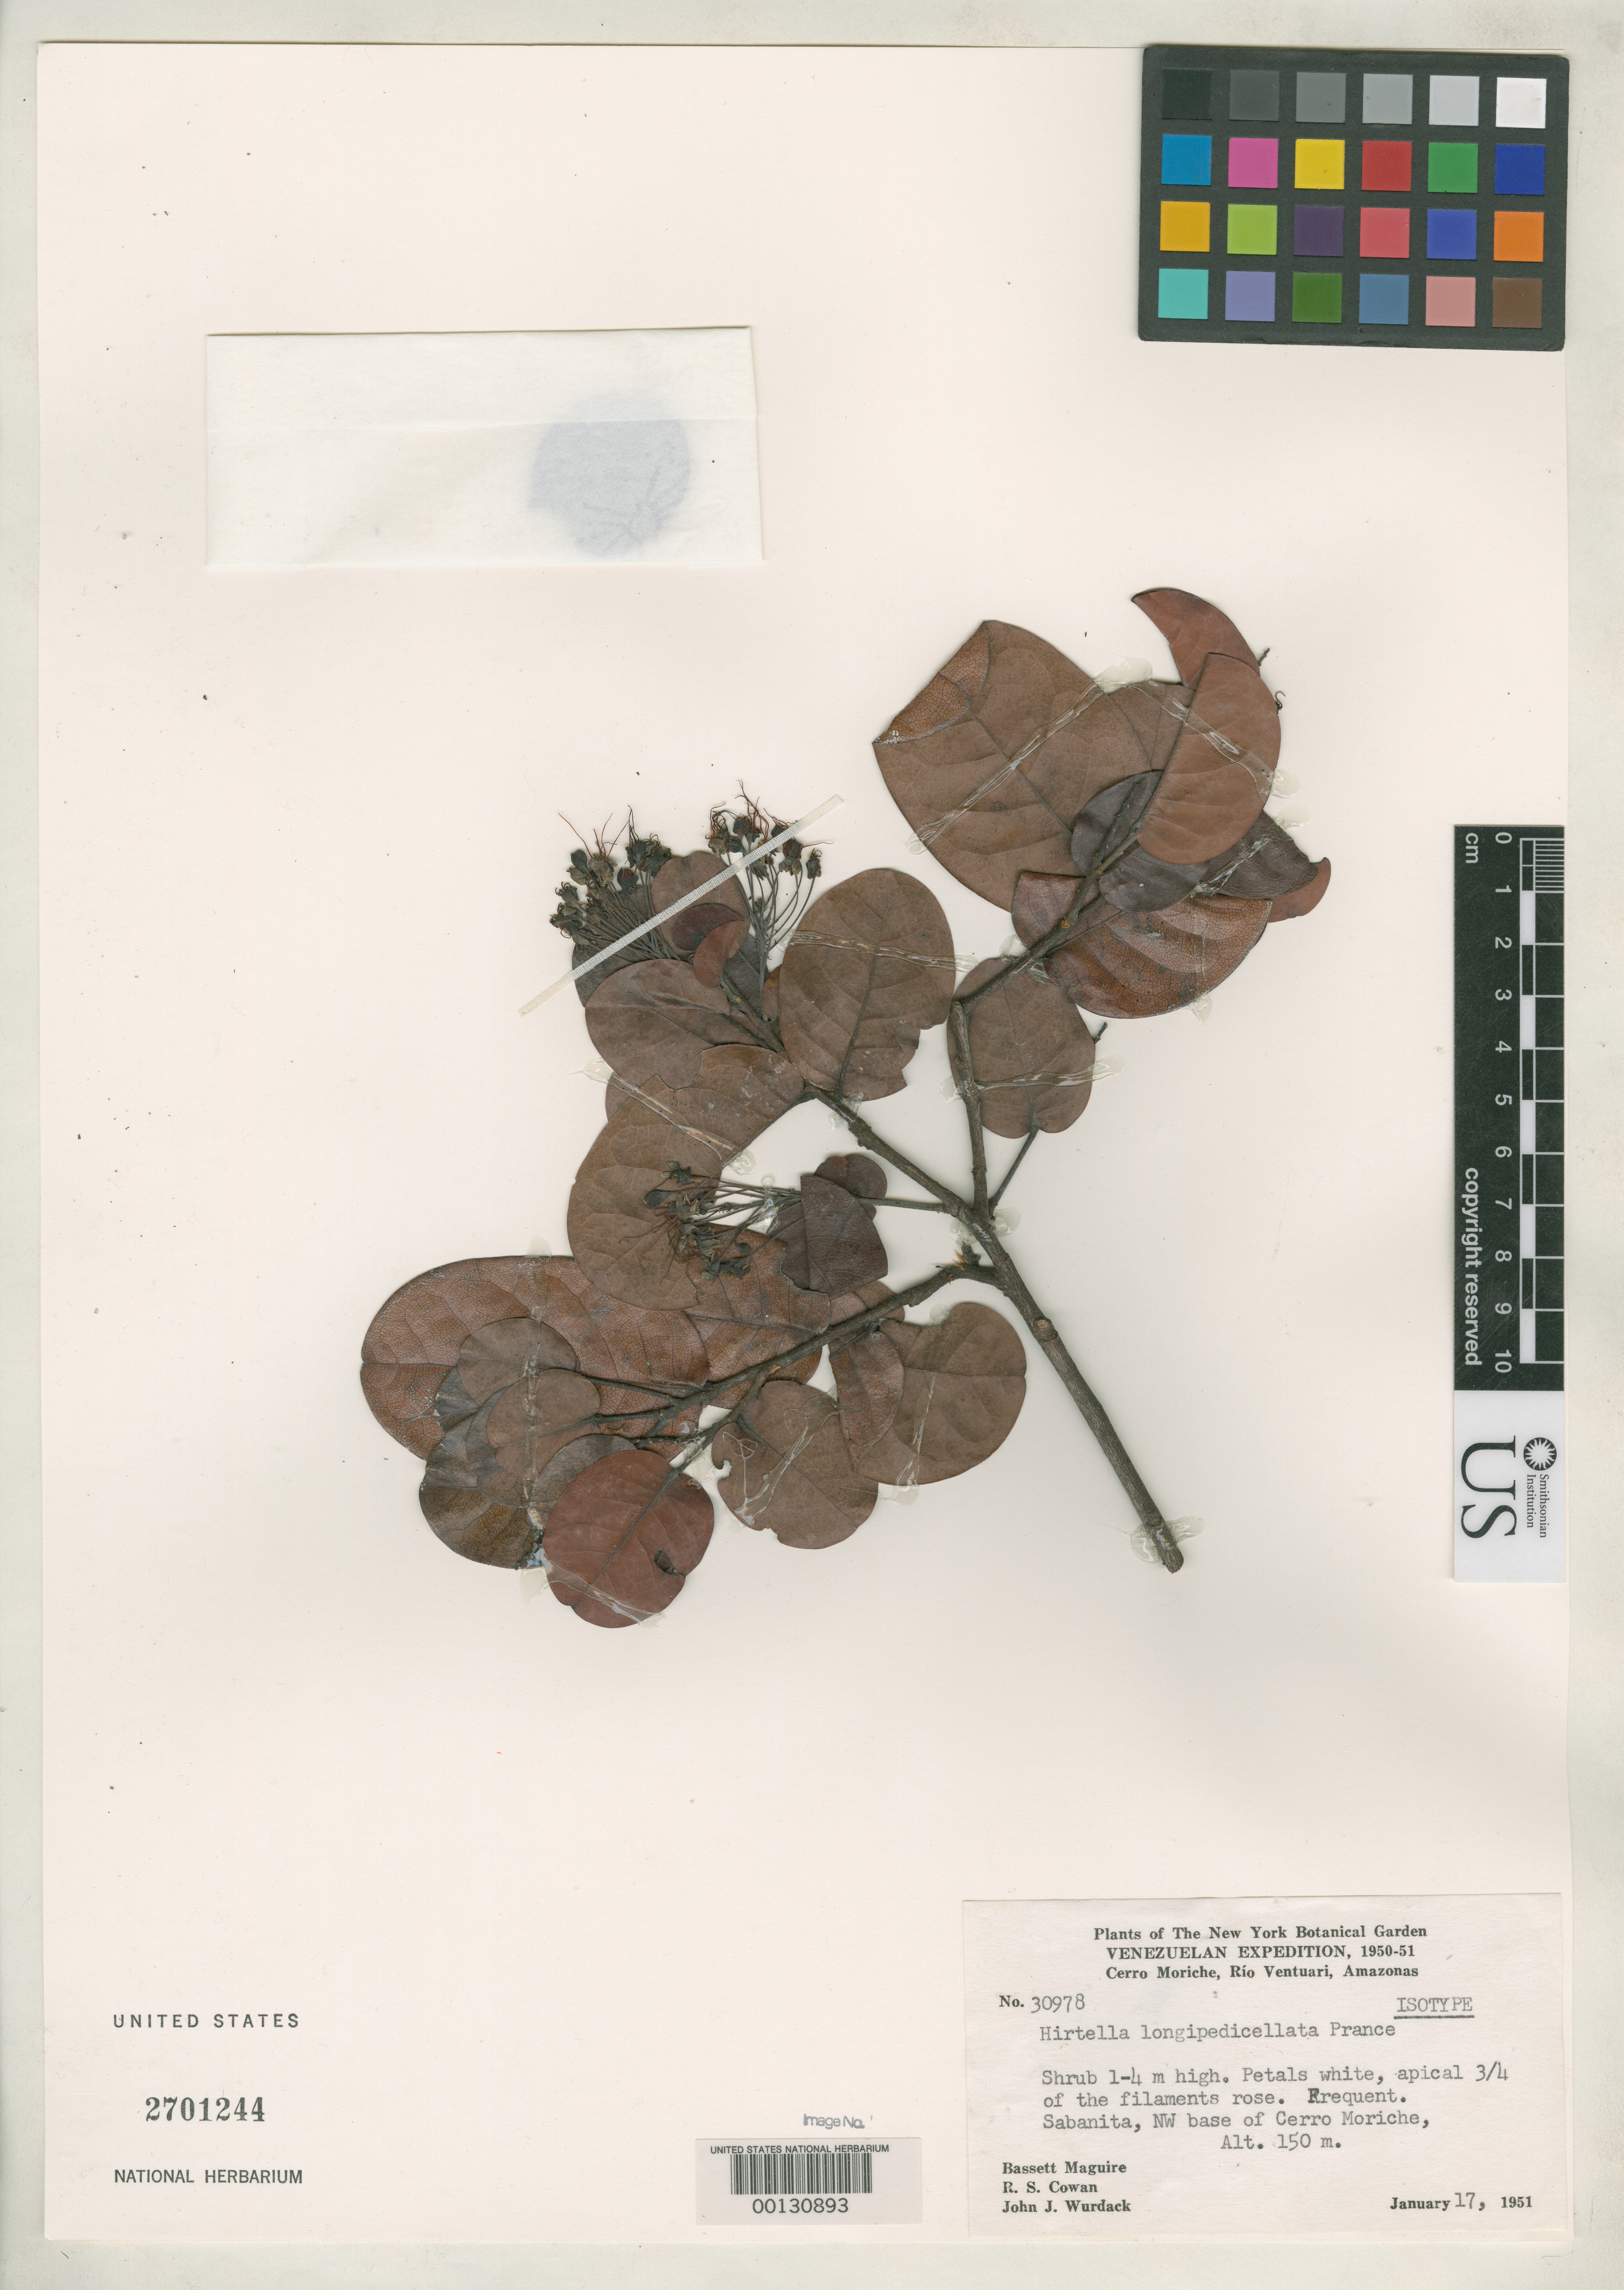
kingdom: Plantae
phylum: Tracheophyta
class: Magnoliopsida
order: Malpighiales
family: Chrysobalanaceae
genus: Hirtella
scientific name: Hirtella longipedicellata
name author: Prance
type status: Isotype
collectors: B. Maguire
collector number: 30978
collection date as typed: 17 Jan 1851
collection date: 1851-01-17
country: Venezuela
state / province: Amazonas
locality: Sabanita, Rio Ventuari, Cerro Moriche.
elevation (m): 150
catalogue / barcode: US 2701244